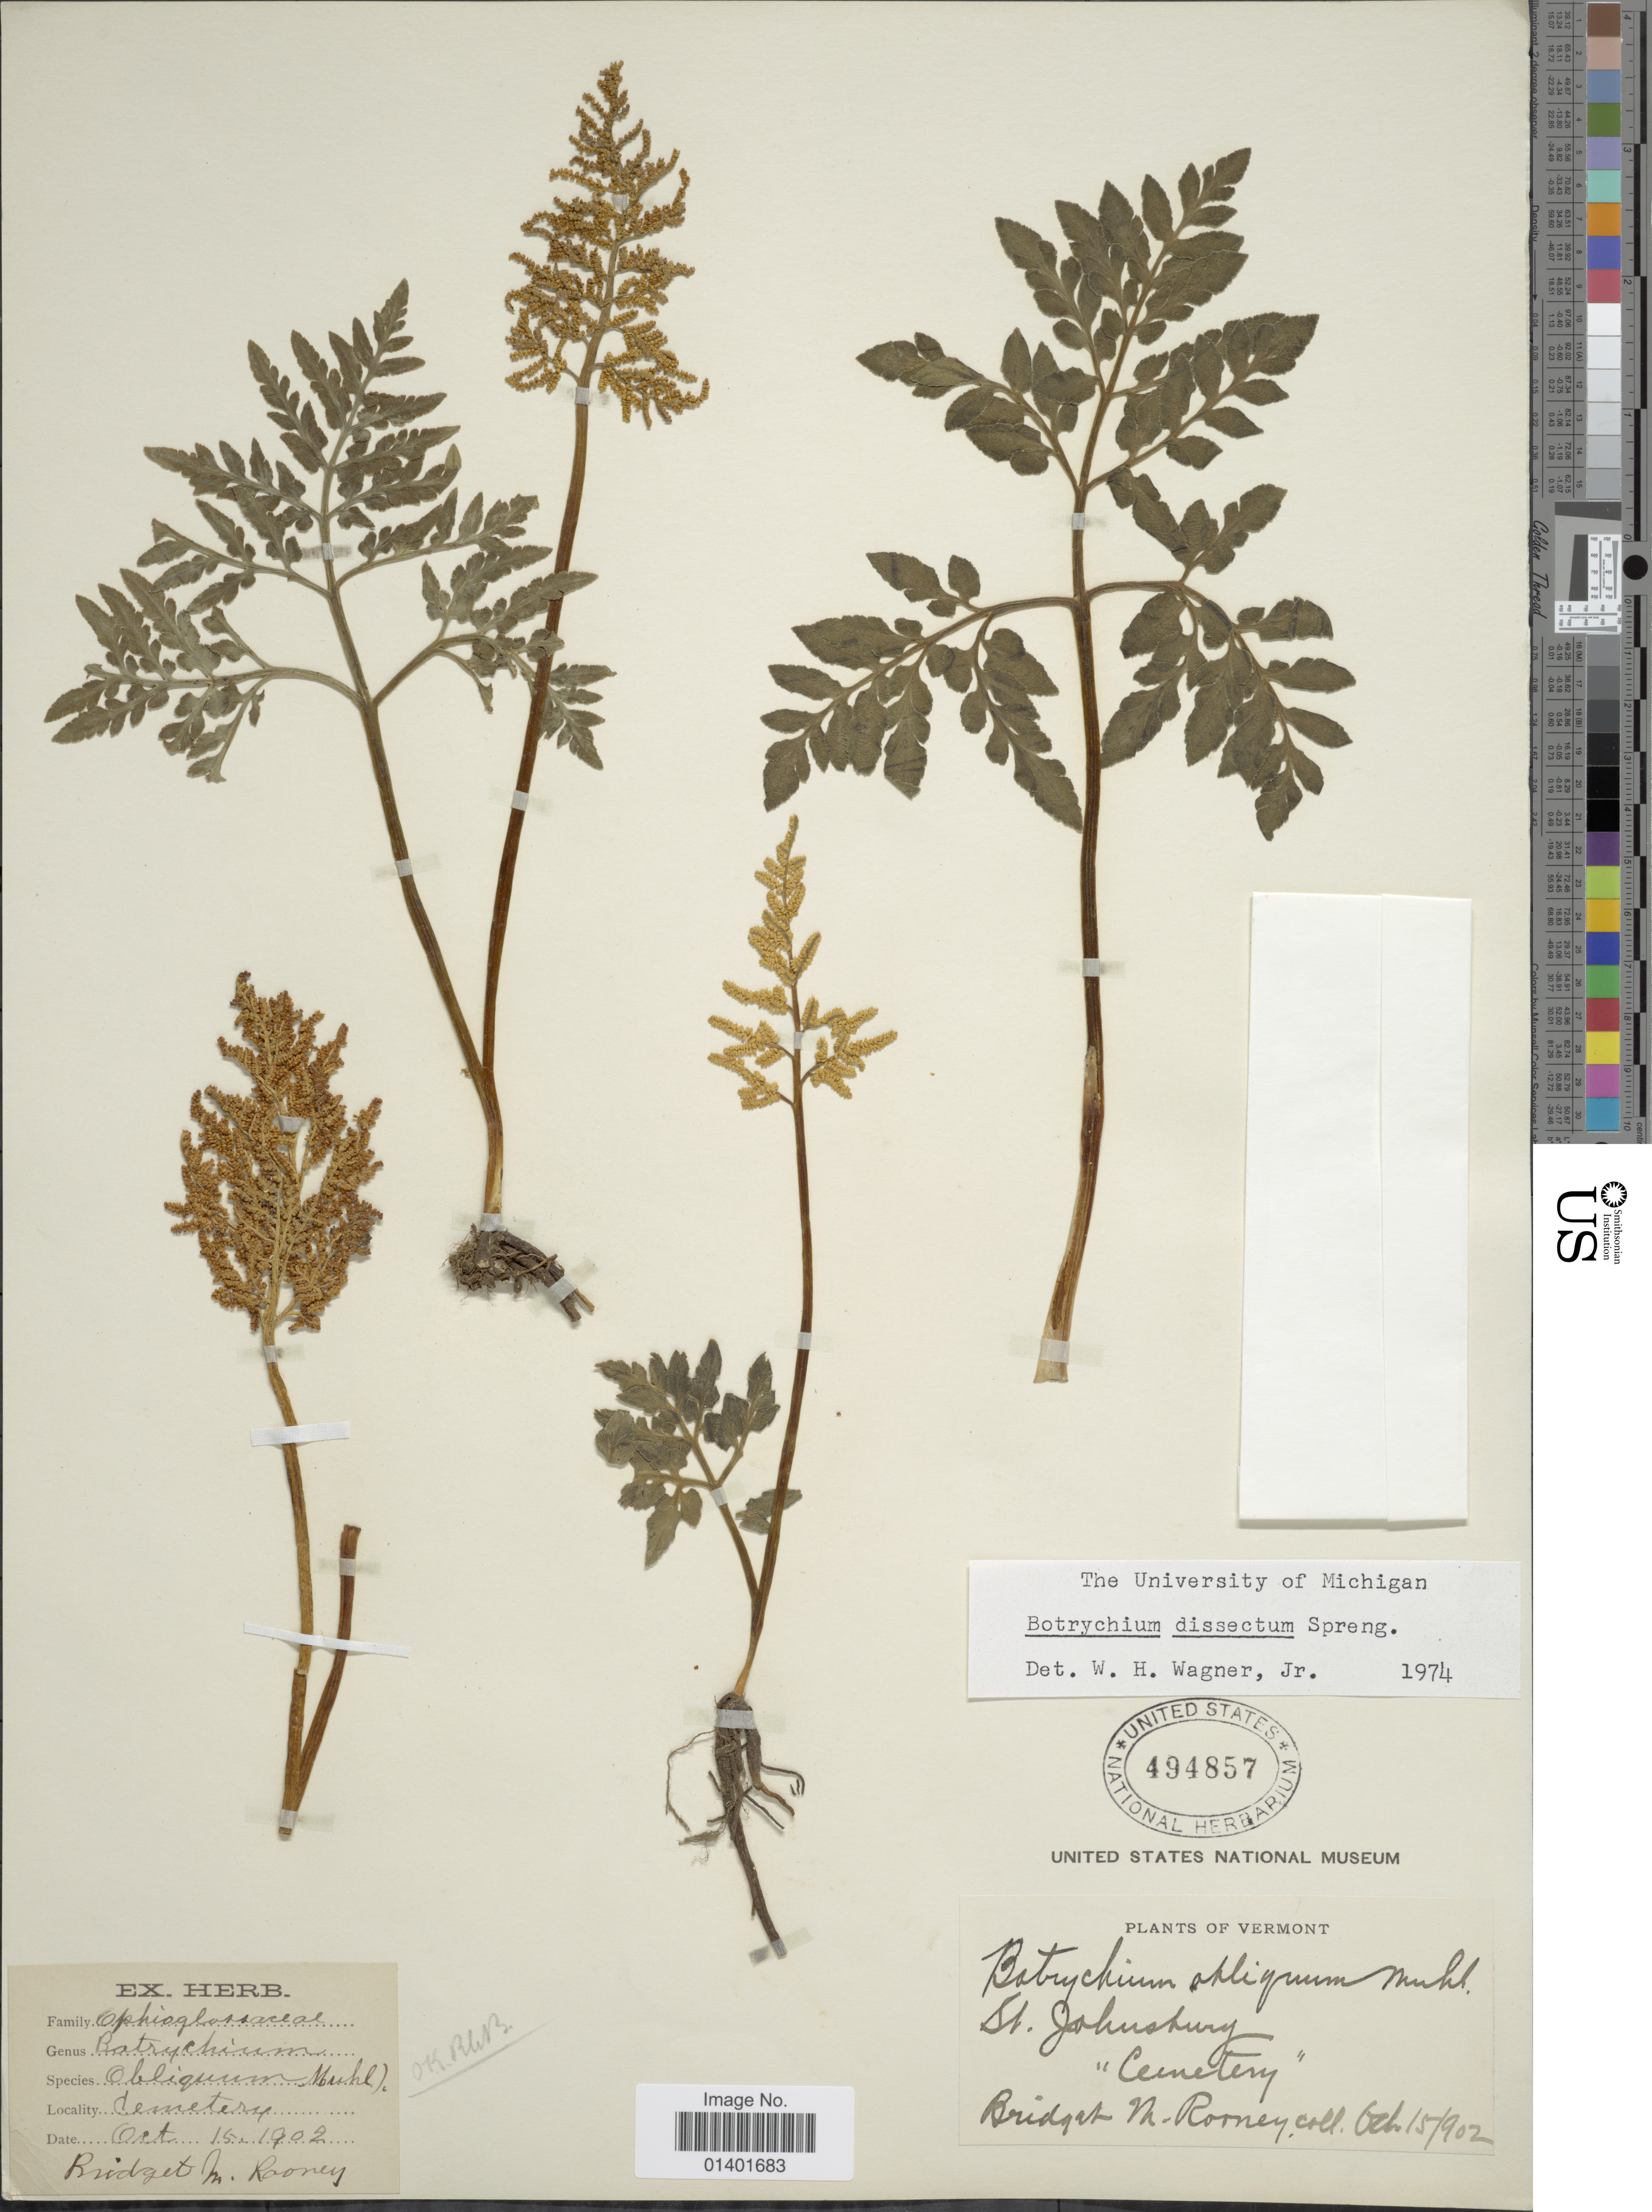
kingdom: Plantae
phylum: Tracheophyta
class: Polypodiopsida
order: Ophioglossales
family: Ophioglossaceae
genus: Botrychium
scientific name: Botrychium dissectum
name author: Spreng.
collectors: B. Rooney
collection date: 1902-10-15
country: United States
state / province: Vermont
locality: St. Johnsburg's Cemetery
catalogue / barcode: US 494857